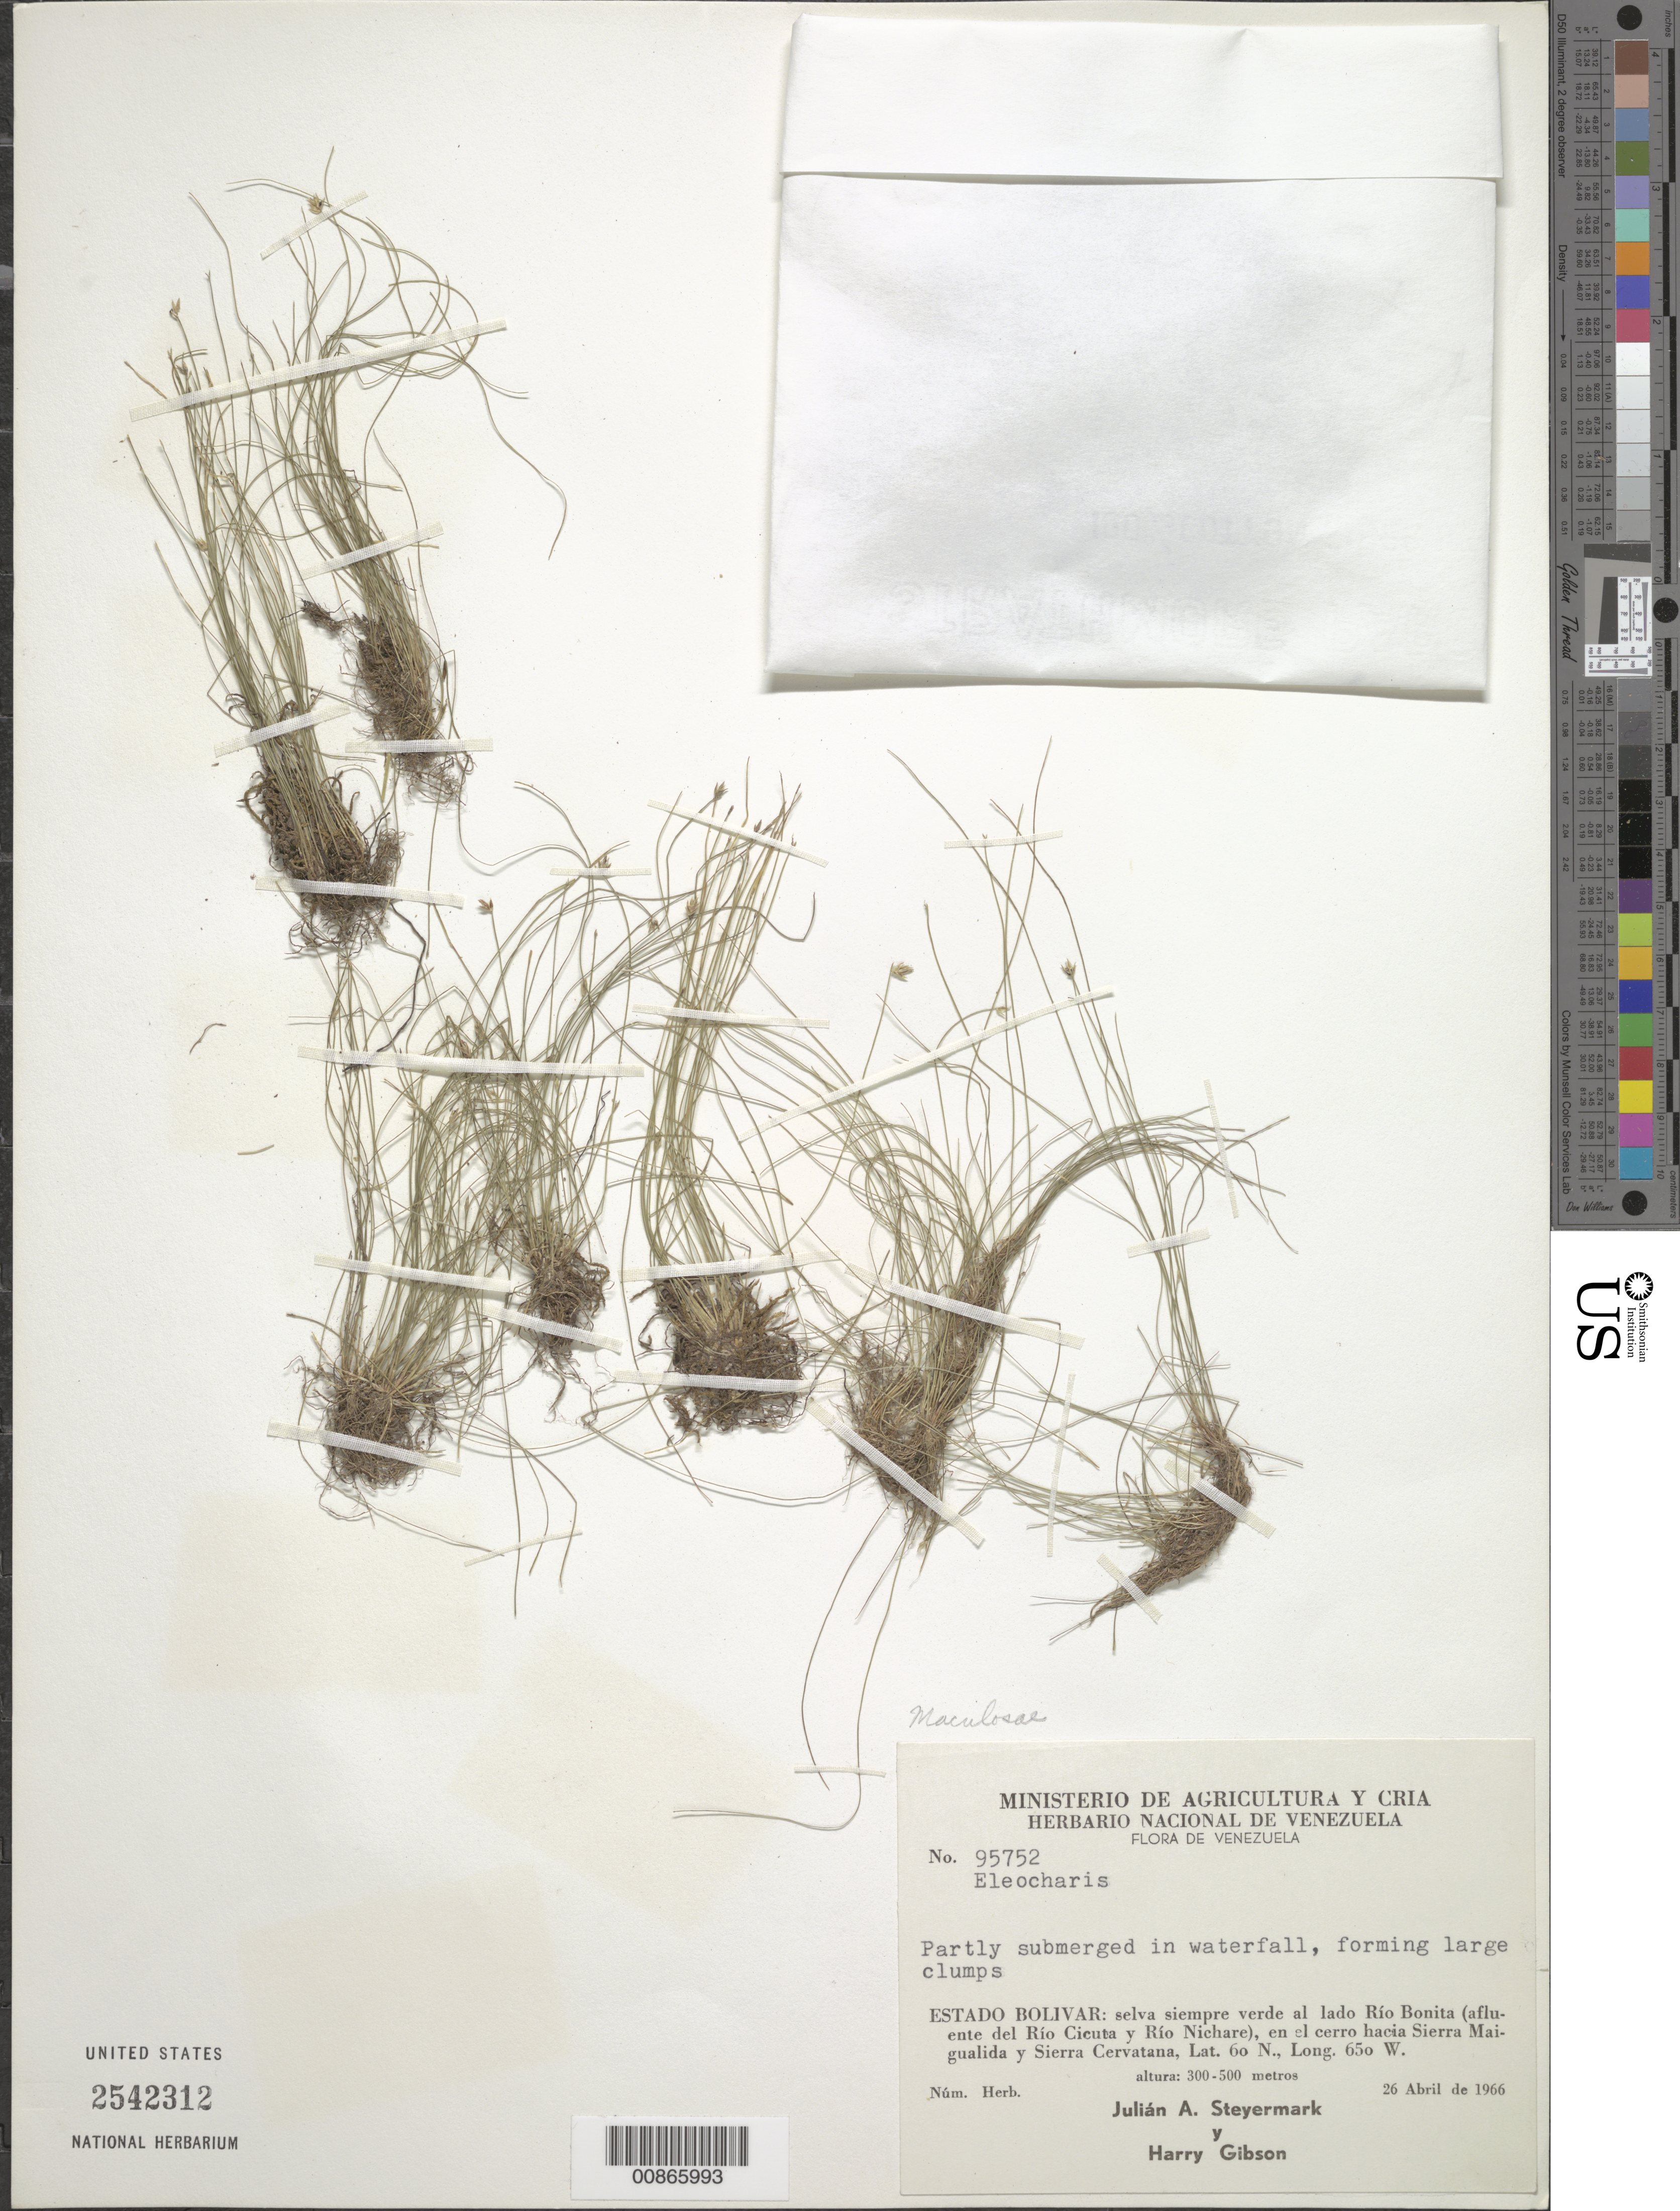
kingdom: Plantae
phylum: Tracheophyta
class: Liliopsida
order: Poales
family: Cyperaceae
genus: Eleocharis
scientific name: Eleocharis sp.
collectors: J. Steyermark & H. Gibson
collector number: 95752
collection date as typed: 26-Apr-66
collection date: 1966-04-26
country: Venezuela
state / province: Bolívar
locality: Río Bonita (aflu. Río Cicuta y Río Nichare), Cerro hacia Sierra Maigualida y Sierra Cervatana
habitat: Evergreen forest along river; partially submerged in waterfall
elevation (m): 300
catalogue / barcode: US 2542312